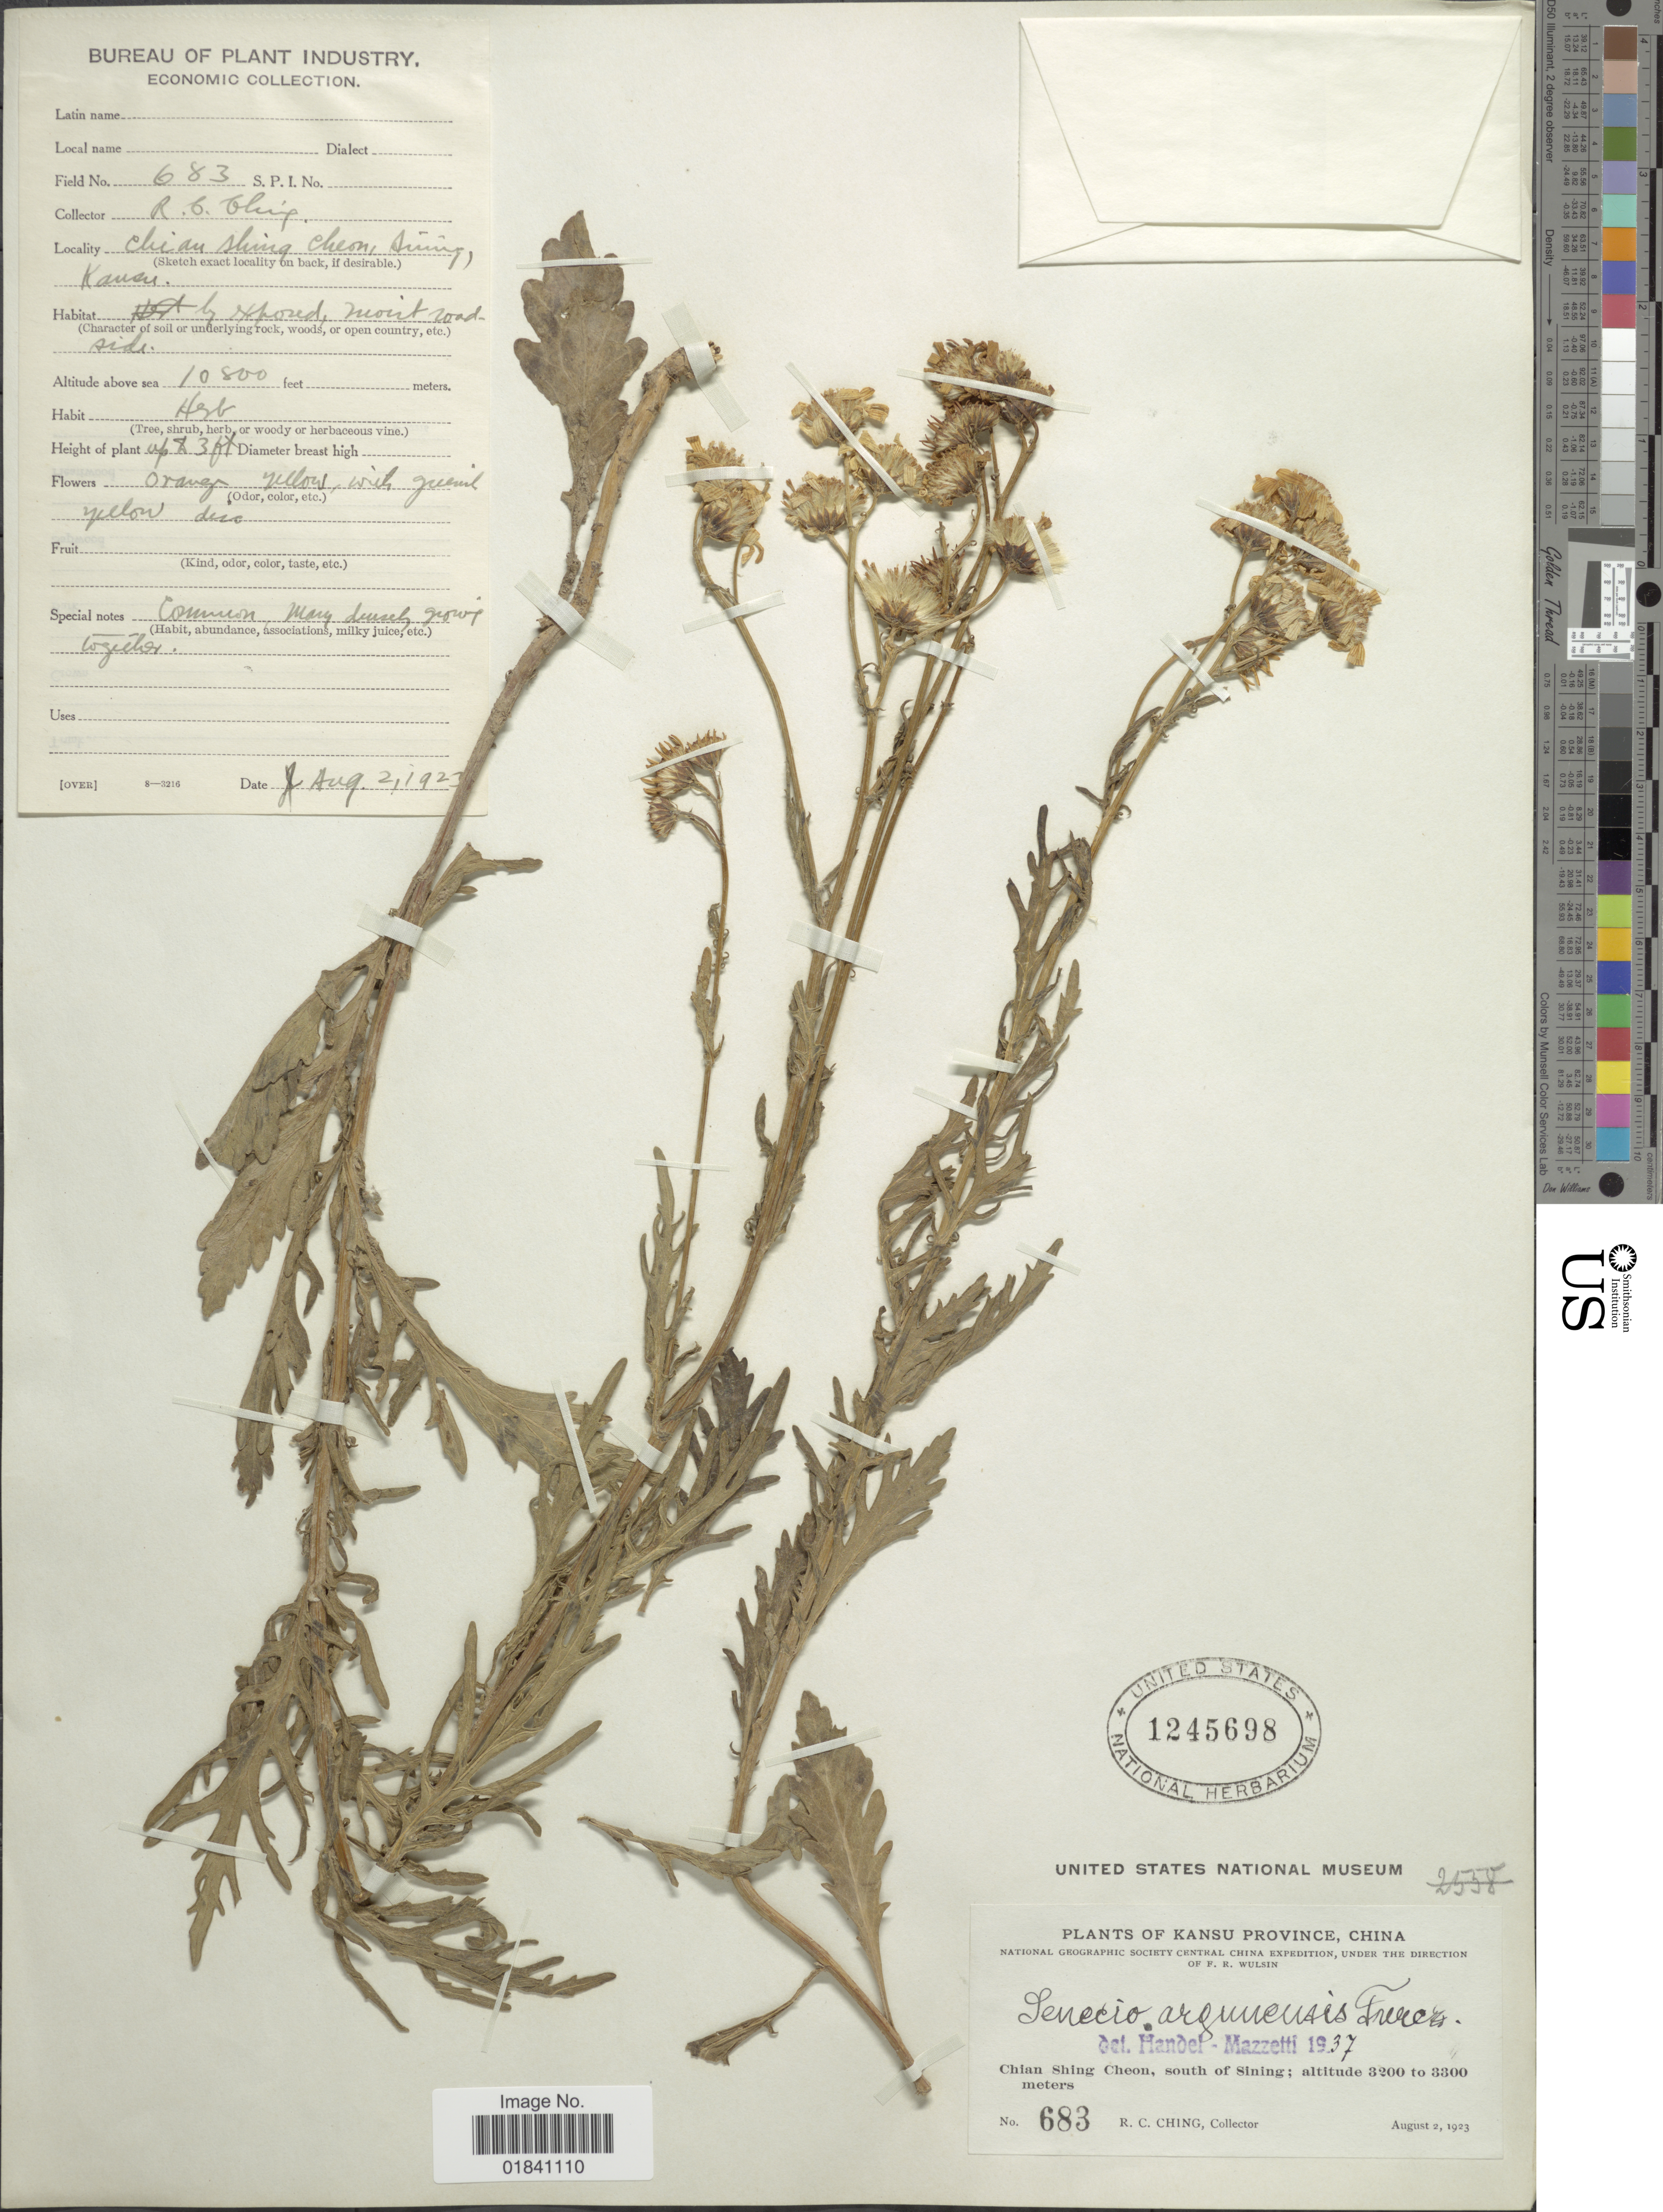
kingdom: Plantae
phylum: Tracheophyta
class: Magnoliopsida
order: Asterales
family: Asteraceae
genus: Senecio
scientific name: Senecio argunensis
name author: Turcz.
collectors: R. C. Ching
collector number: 683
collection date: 1923-08-02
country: China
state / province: Gansu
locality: Kansu Province. Central China. Chian Shing Cheon, south of Sining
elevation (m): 3200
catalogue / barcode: US 1245698